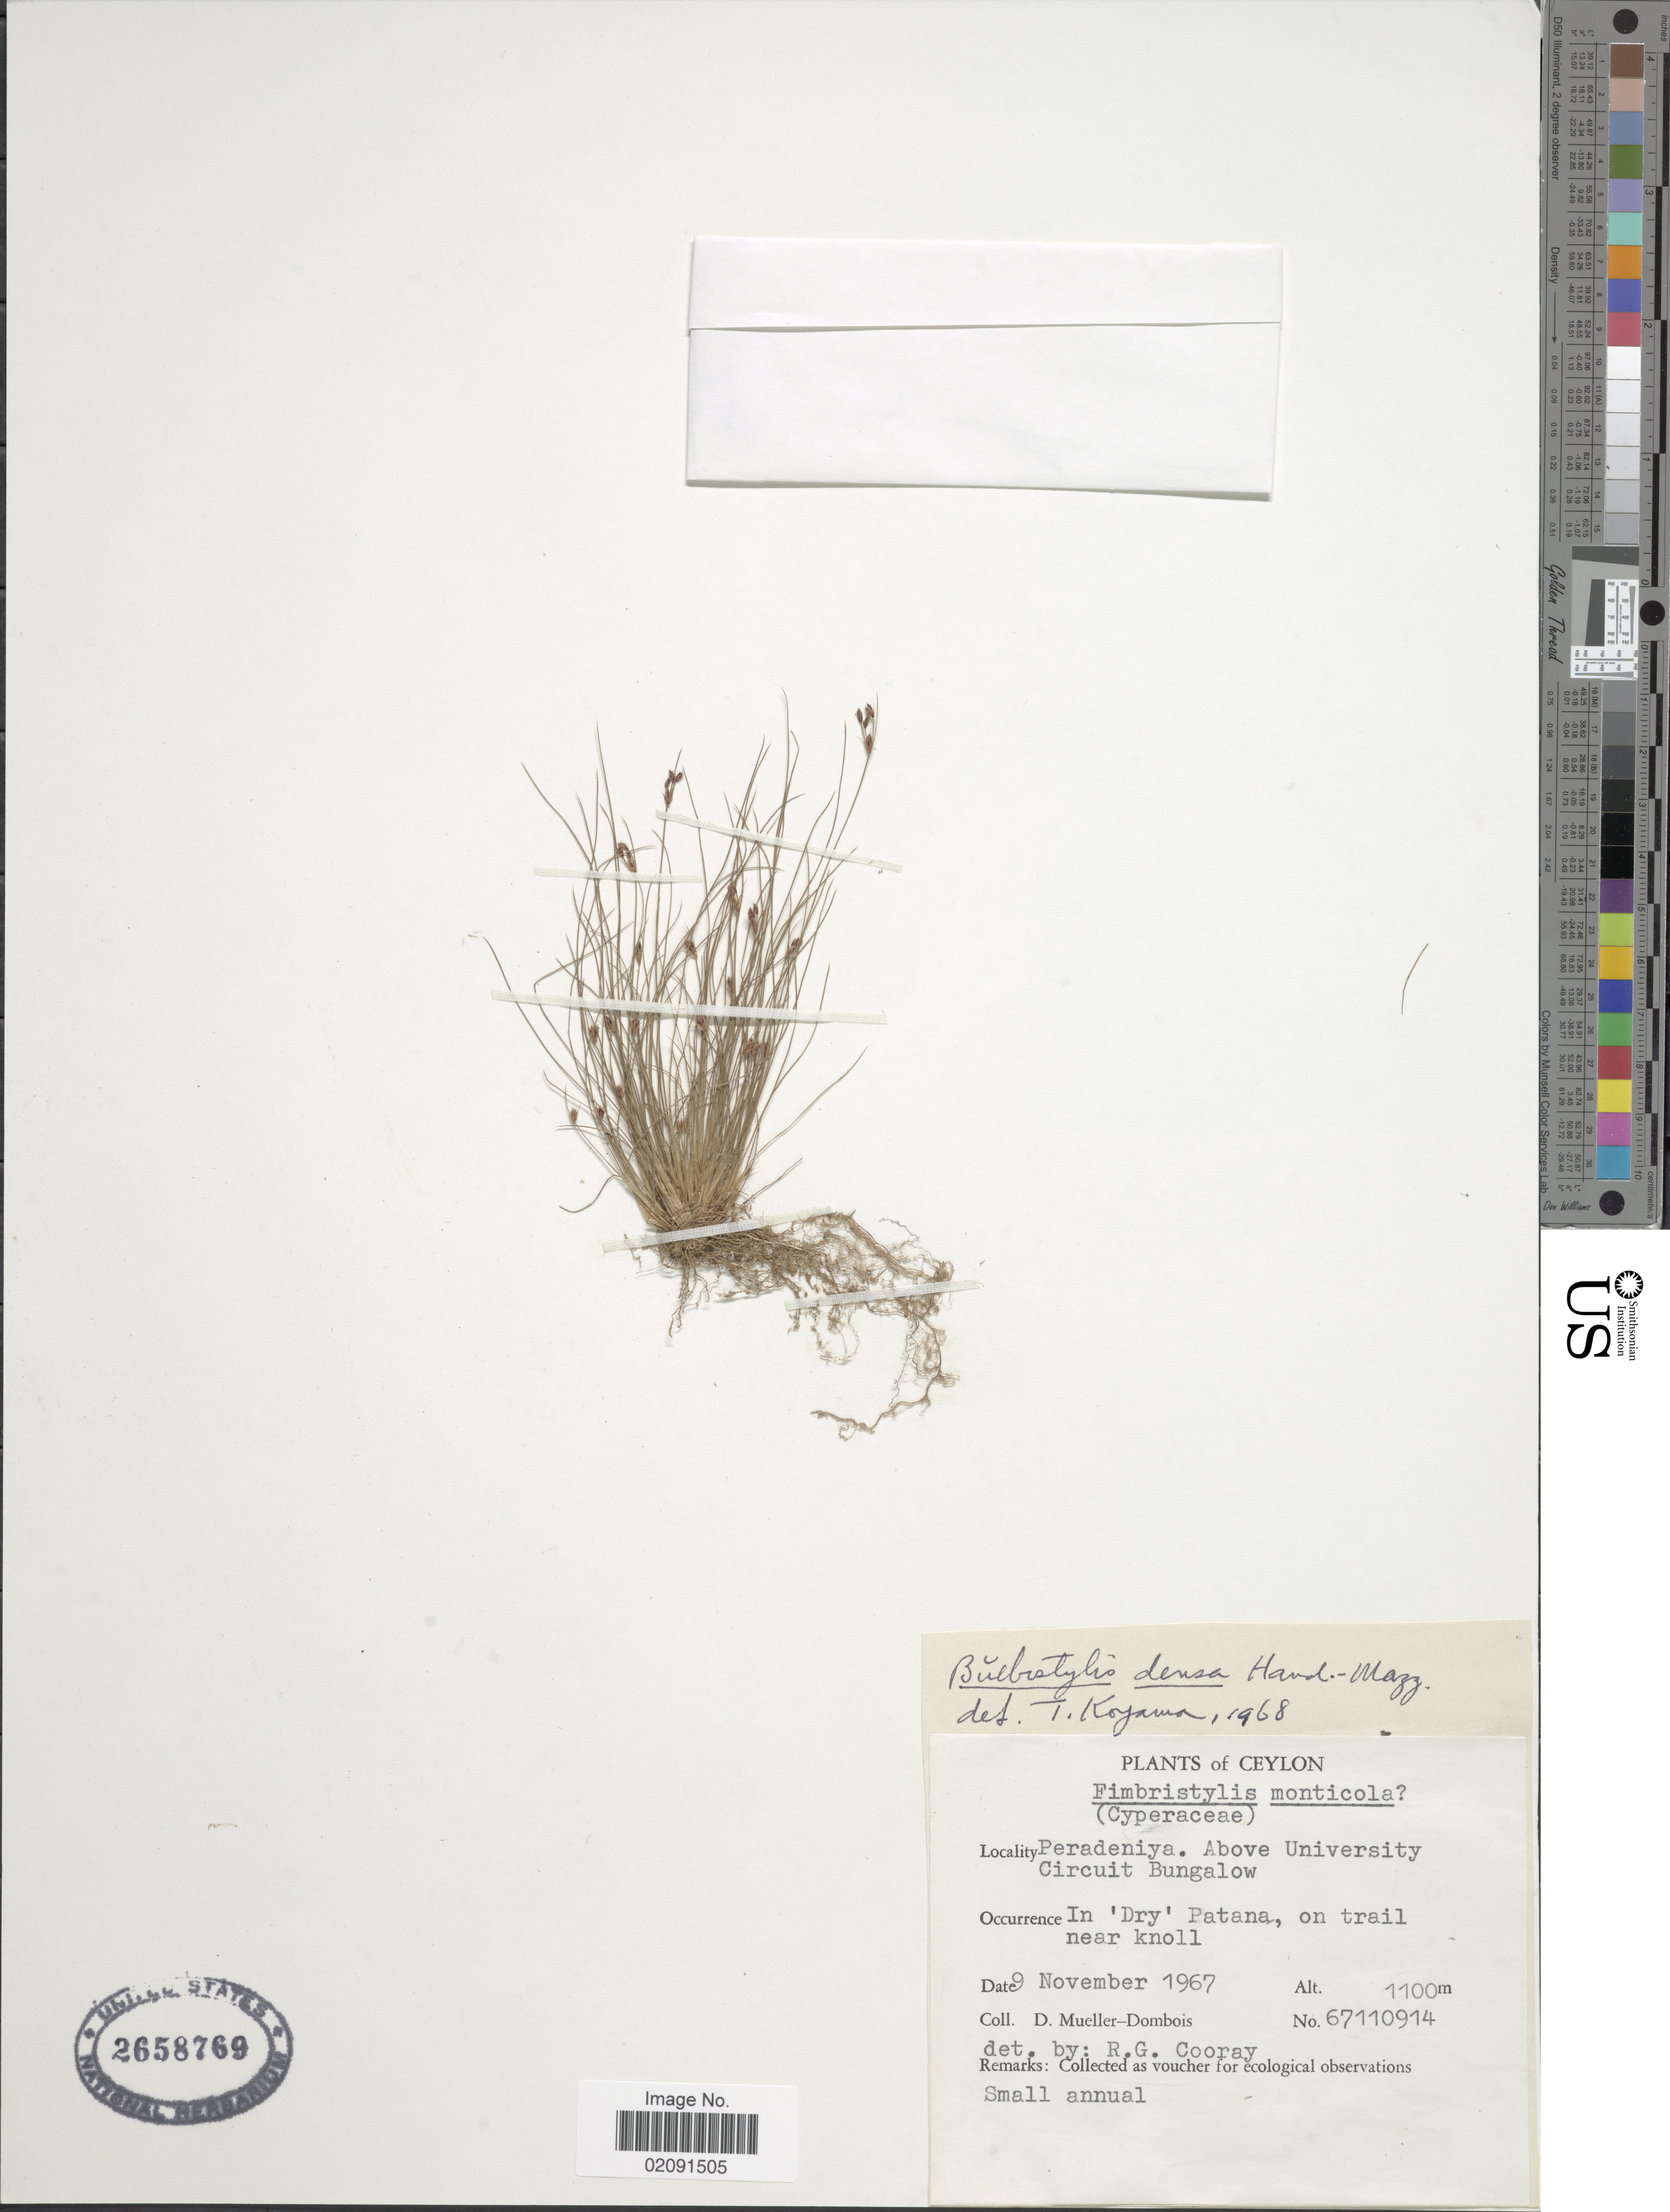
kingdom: Plantae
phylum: Tracheophyta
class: Liliopsida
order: Poales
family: Cyperaceae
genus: Bulbostylis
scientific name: Bulbostylis densa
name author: (Wall.) Hand.-Mazz.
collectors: D. Mueller-Dombois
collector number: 67110914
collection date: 1967-11-09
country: Sri Lanka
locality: Ceylon, Peradeniya, above University Circuit Bungalow, in 'Dry'Patana, on trail near knoll.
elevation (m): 1100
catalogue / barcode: US 2658769